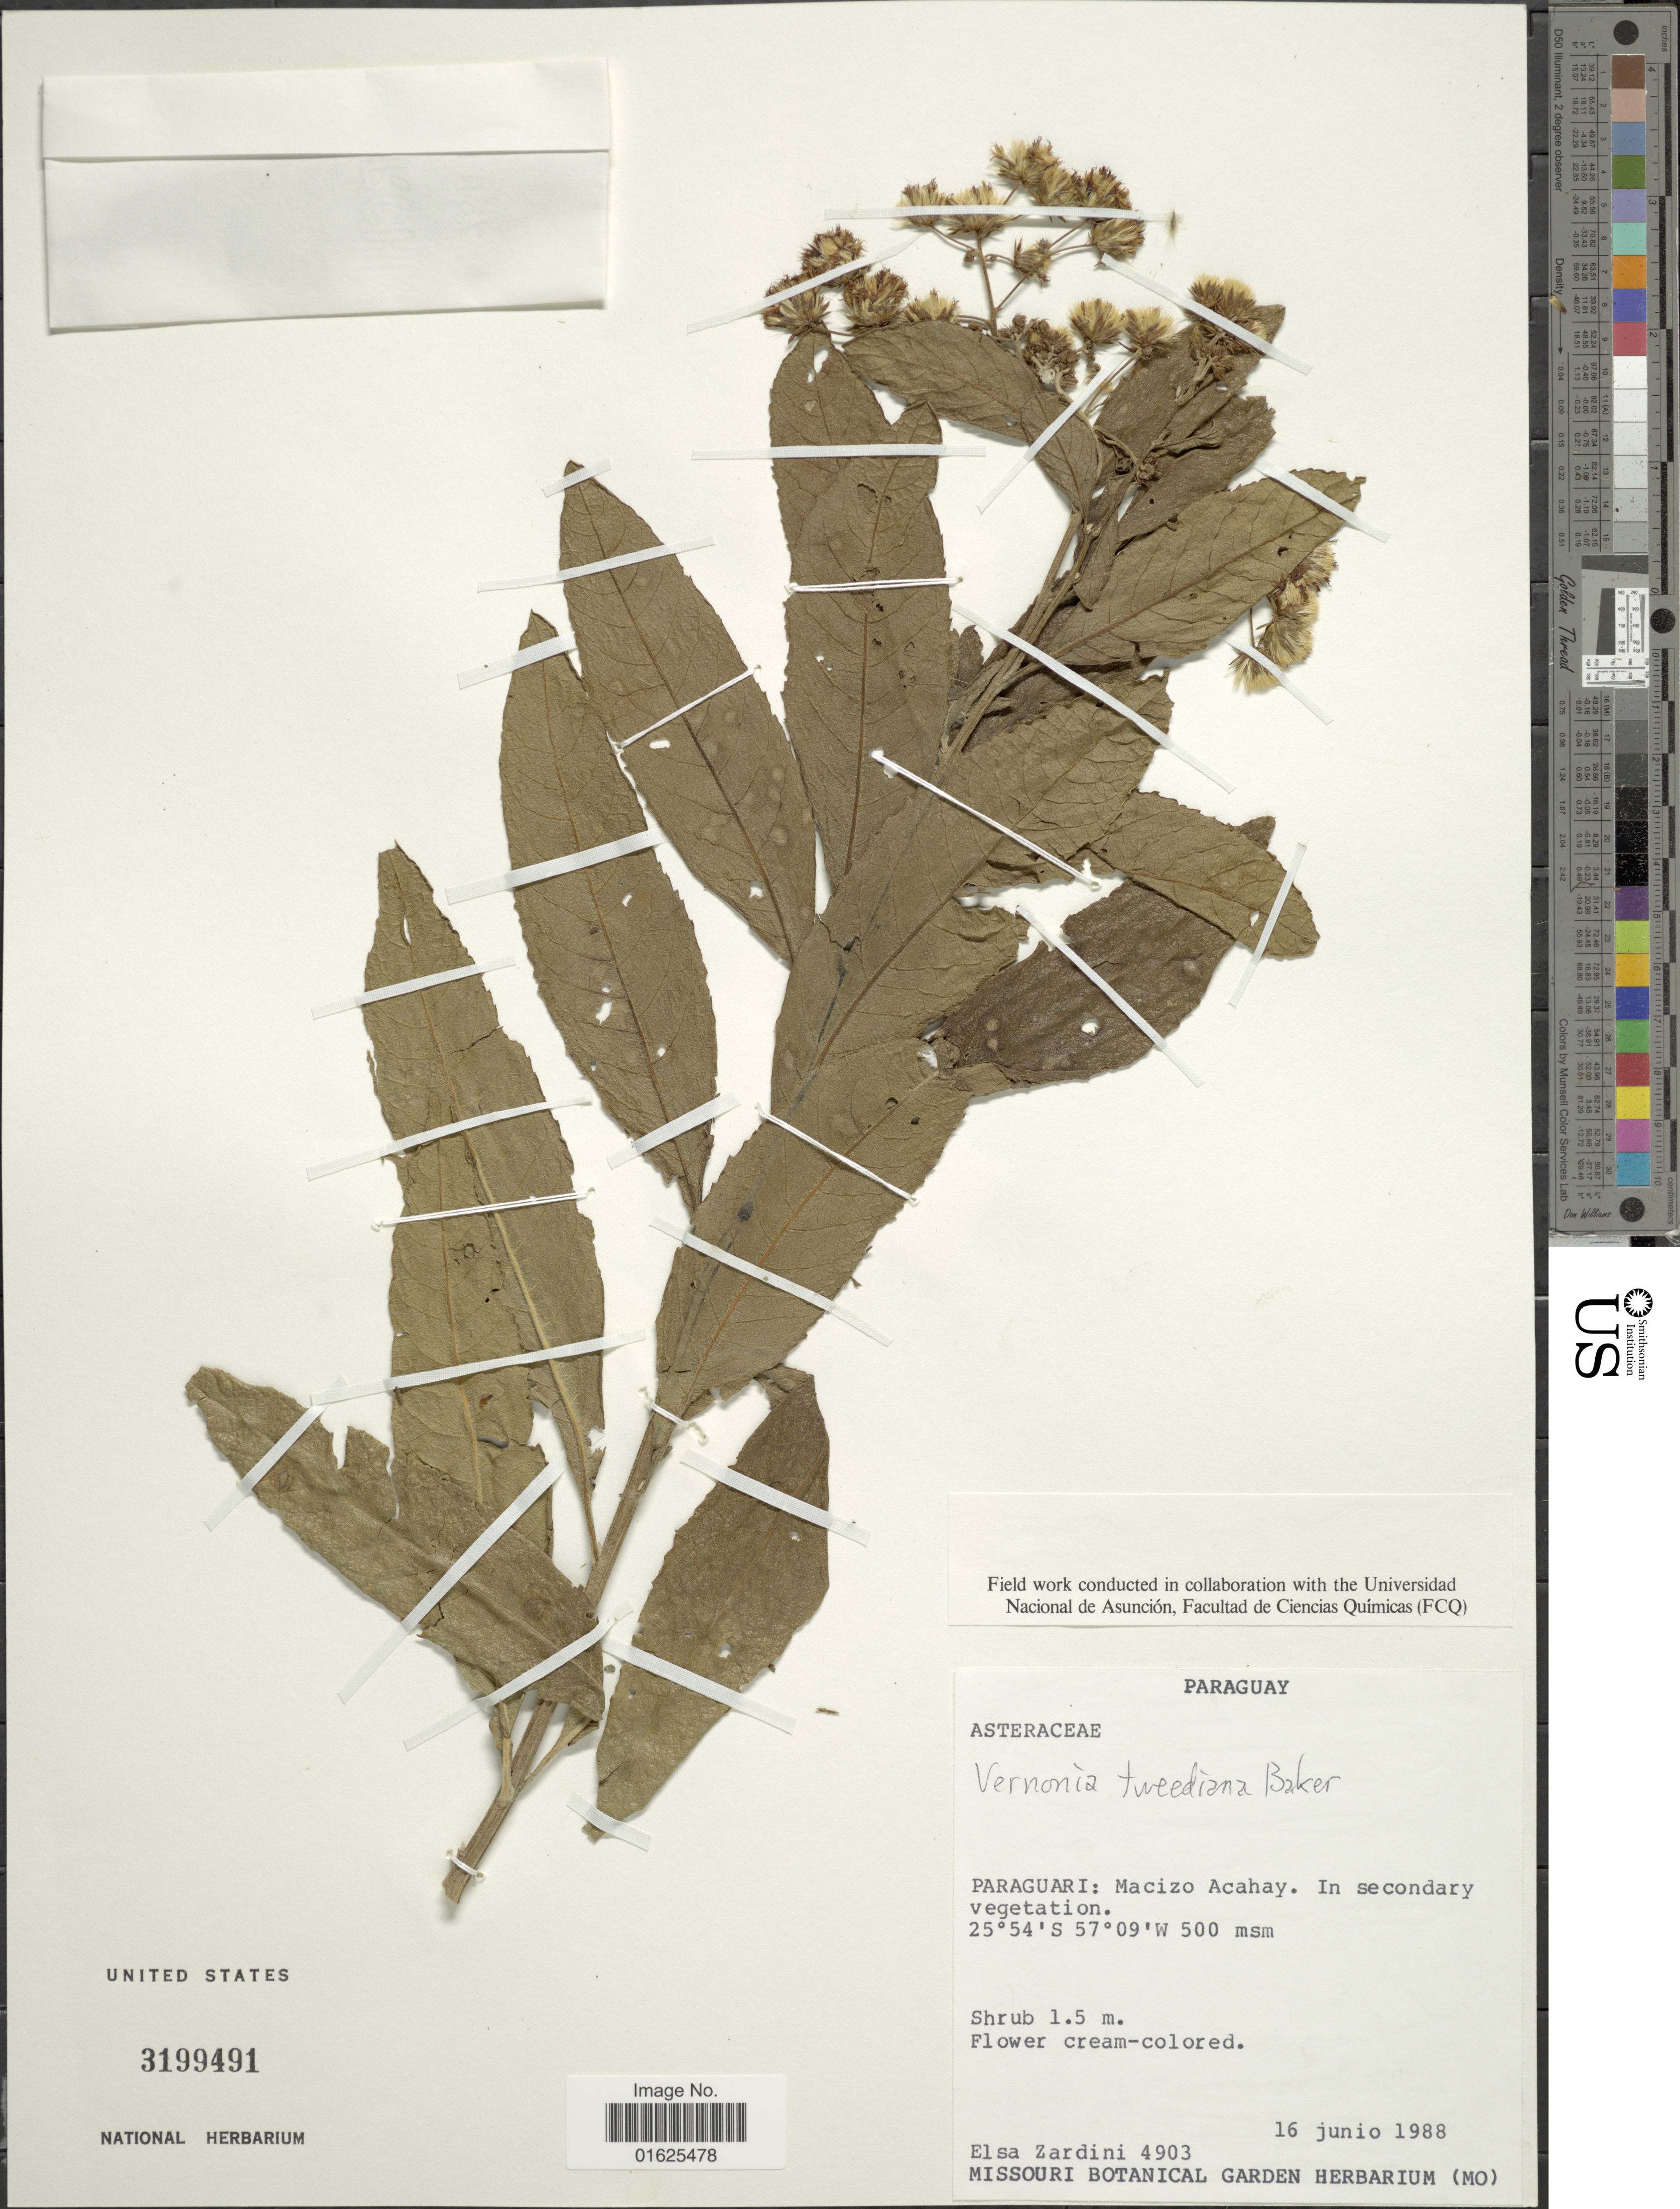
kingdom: Plantae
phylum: Tracheophyta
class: Magnoliopsida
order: Asterales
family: Asteraceae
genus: Vernonanthura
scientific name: Vernonanthura tweedieana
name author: (Baker) H. Rob.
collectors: E. M. Zardini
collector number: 4903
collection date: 1988-06-16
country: Paraguay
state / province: Paraguari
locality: Macizo Acahay. In secondary vegetation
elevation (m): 500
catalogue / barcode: US 3199491